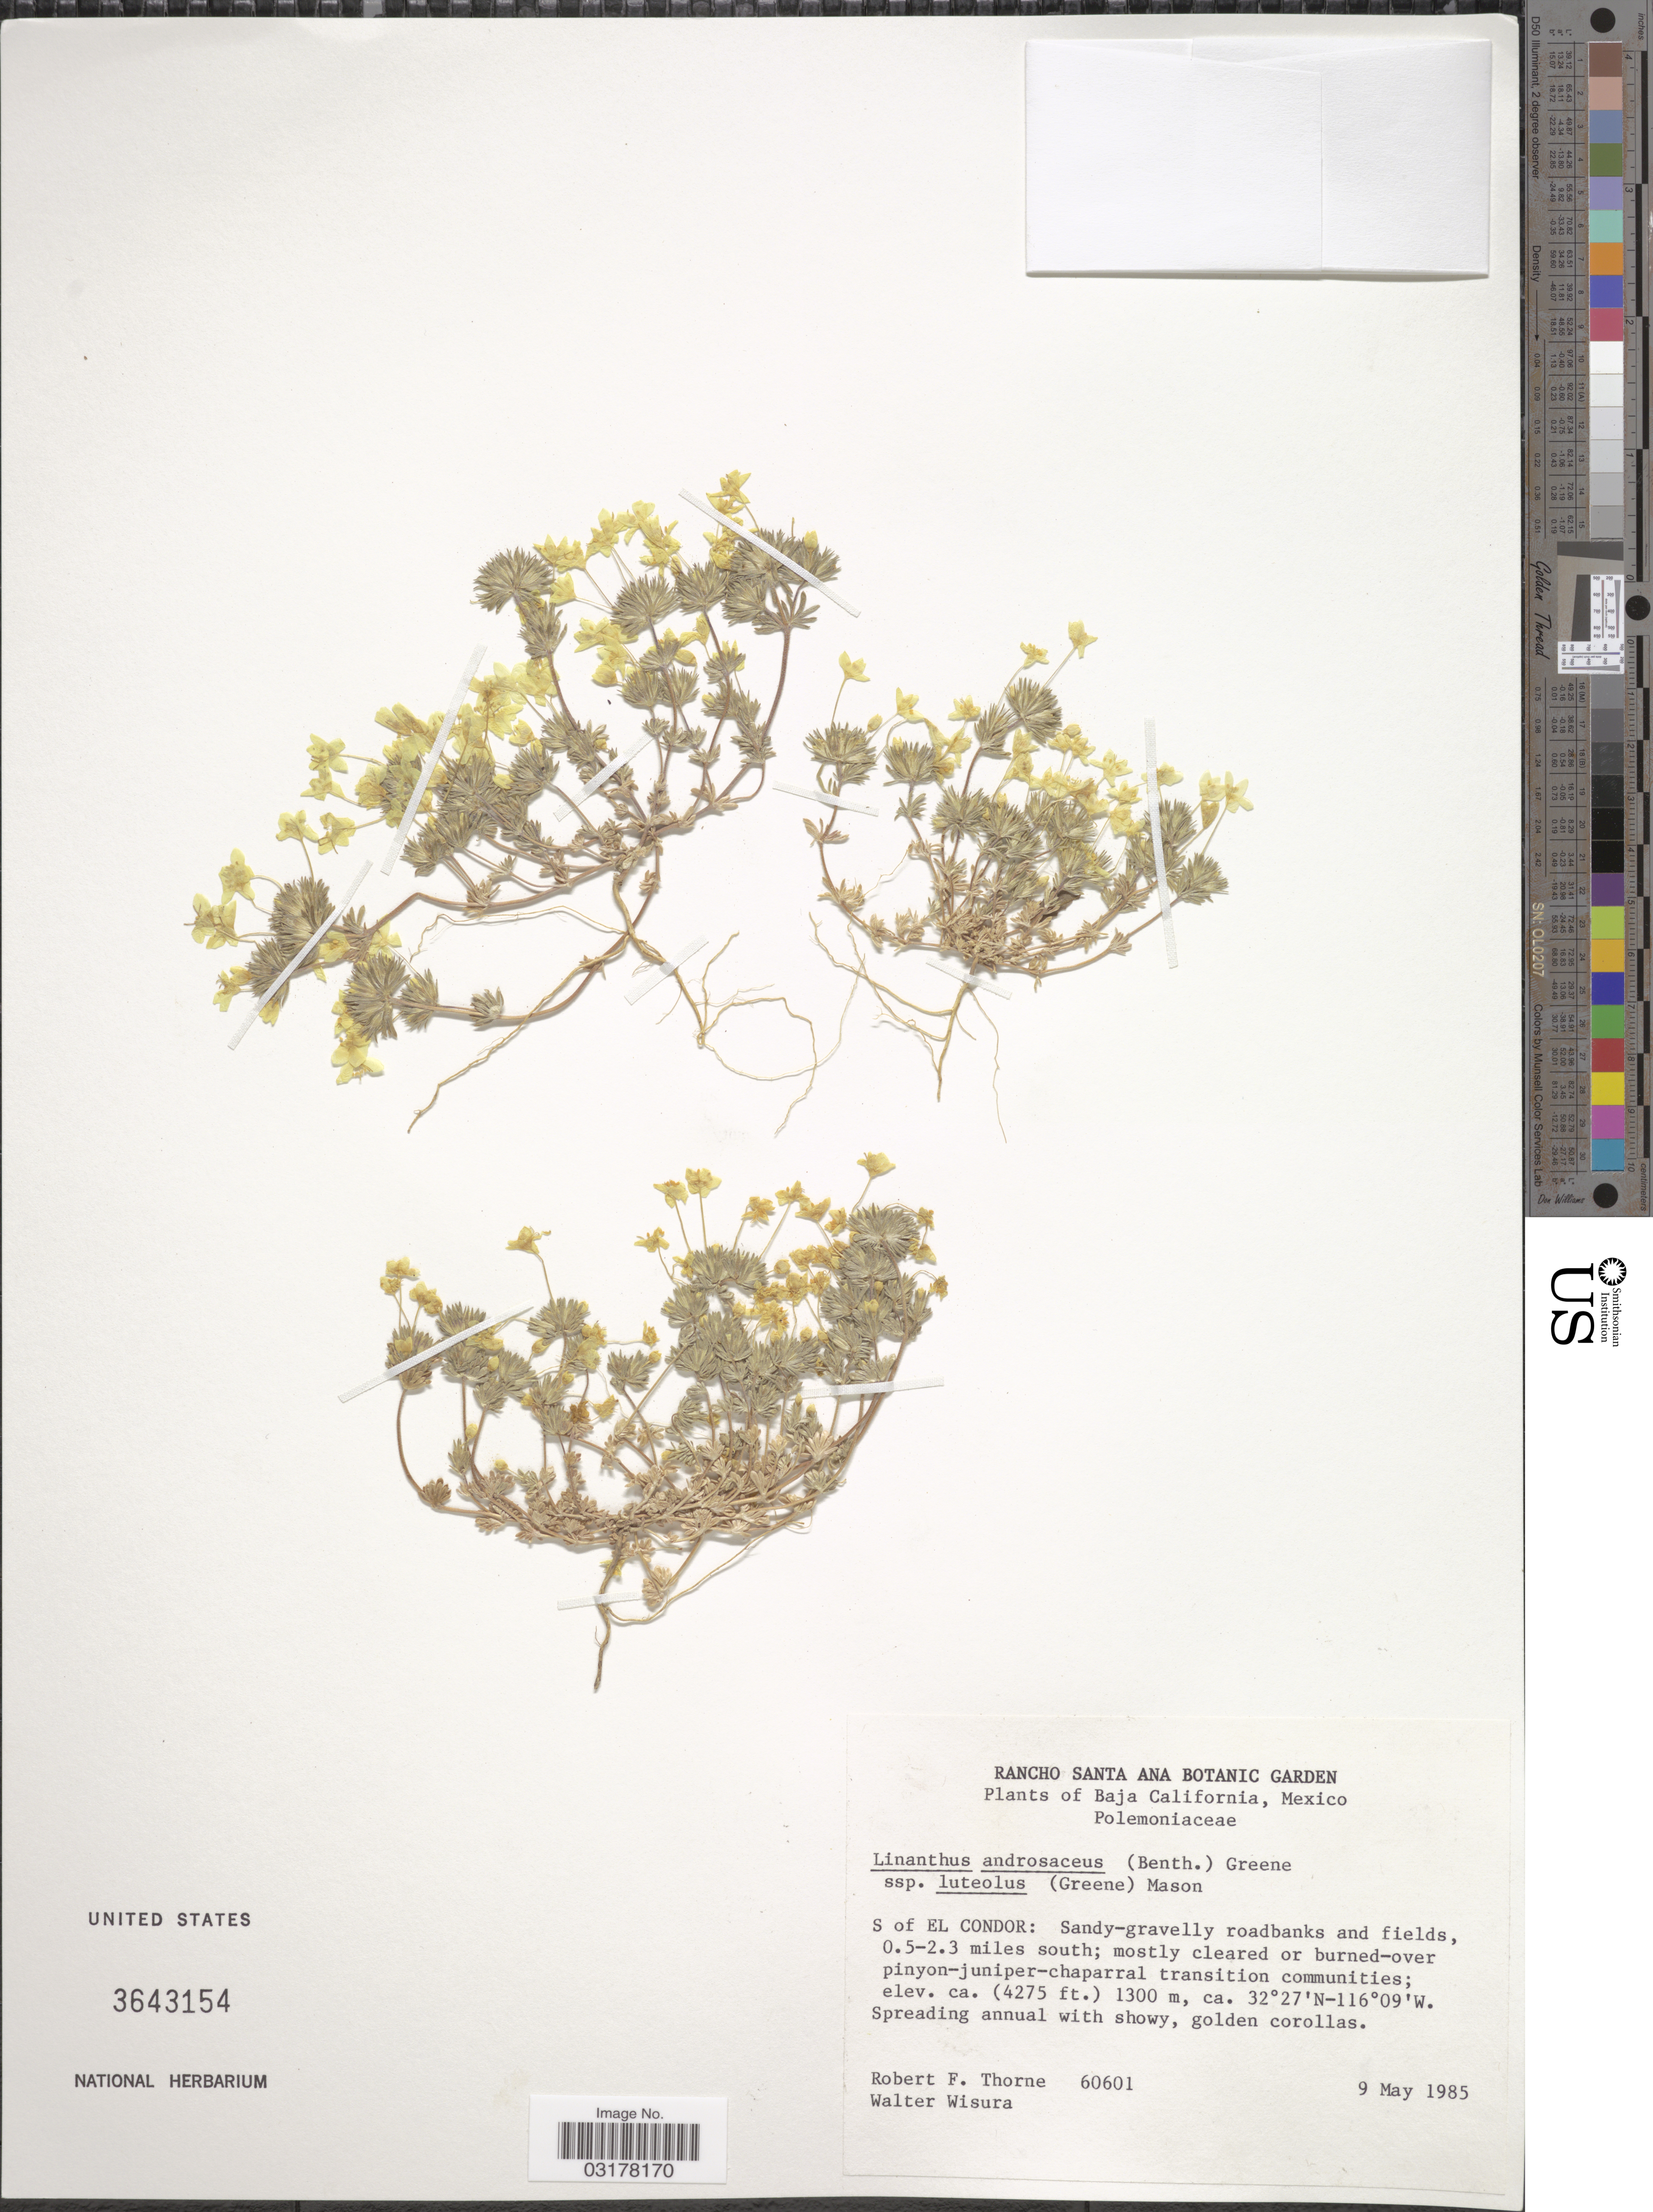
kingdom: Plantae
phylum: Tracheophyta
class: Magnoliopsida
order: Ericales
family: Polemoniaceae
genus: Leptosiphon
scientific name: Leptosiphon parviflorus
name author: Benth.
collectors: R. F. Thorne & W. Wisura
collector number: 60601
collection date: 1985-05-09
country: Mexico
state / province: Baja California Norte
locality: S of El Condor: 0.5-2.3 miles south.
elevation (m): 1300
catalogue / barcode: US 3643154